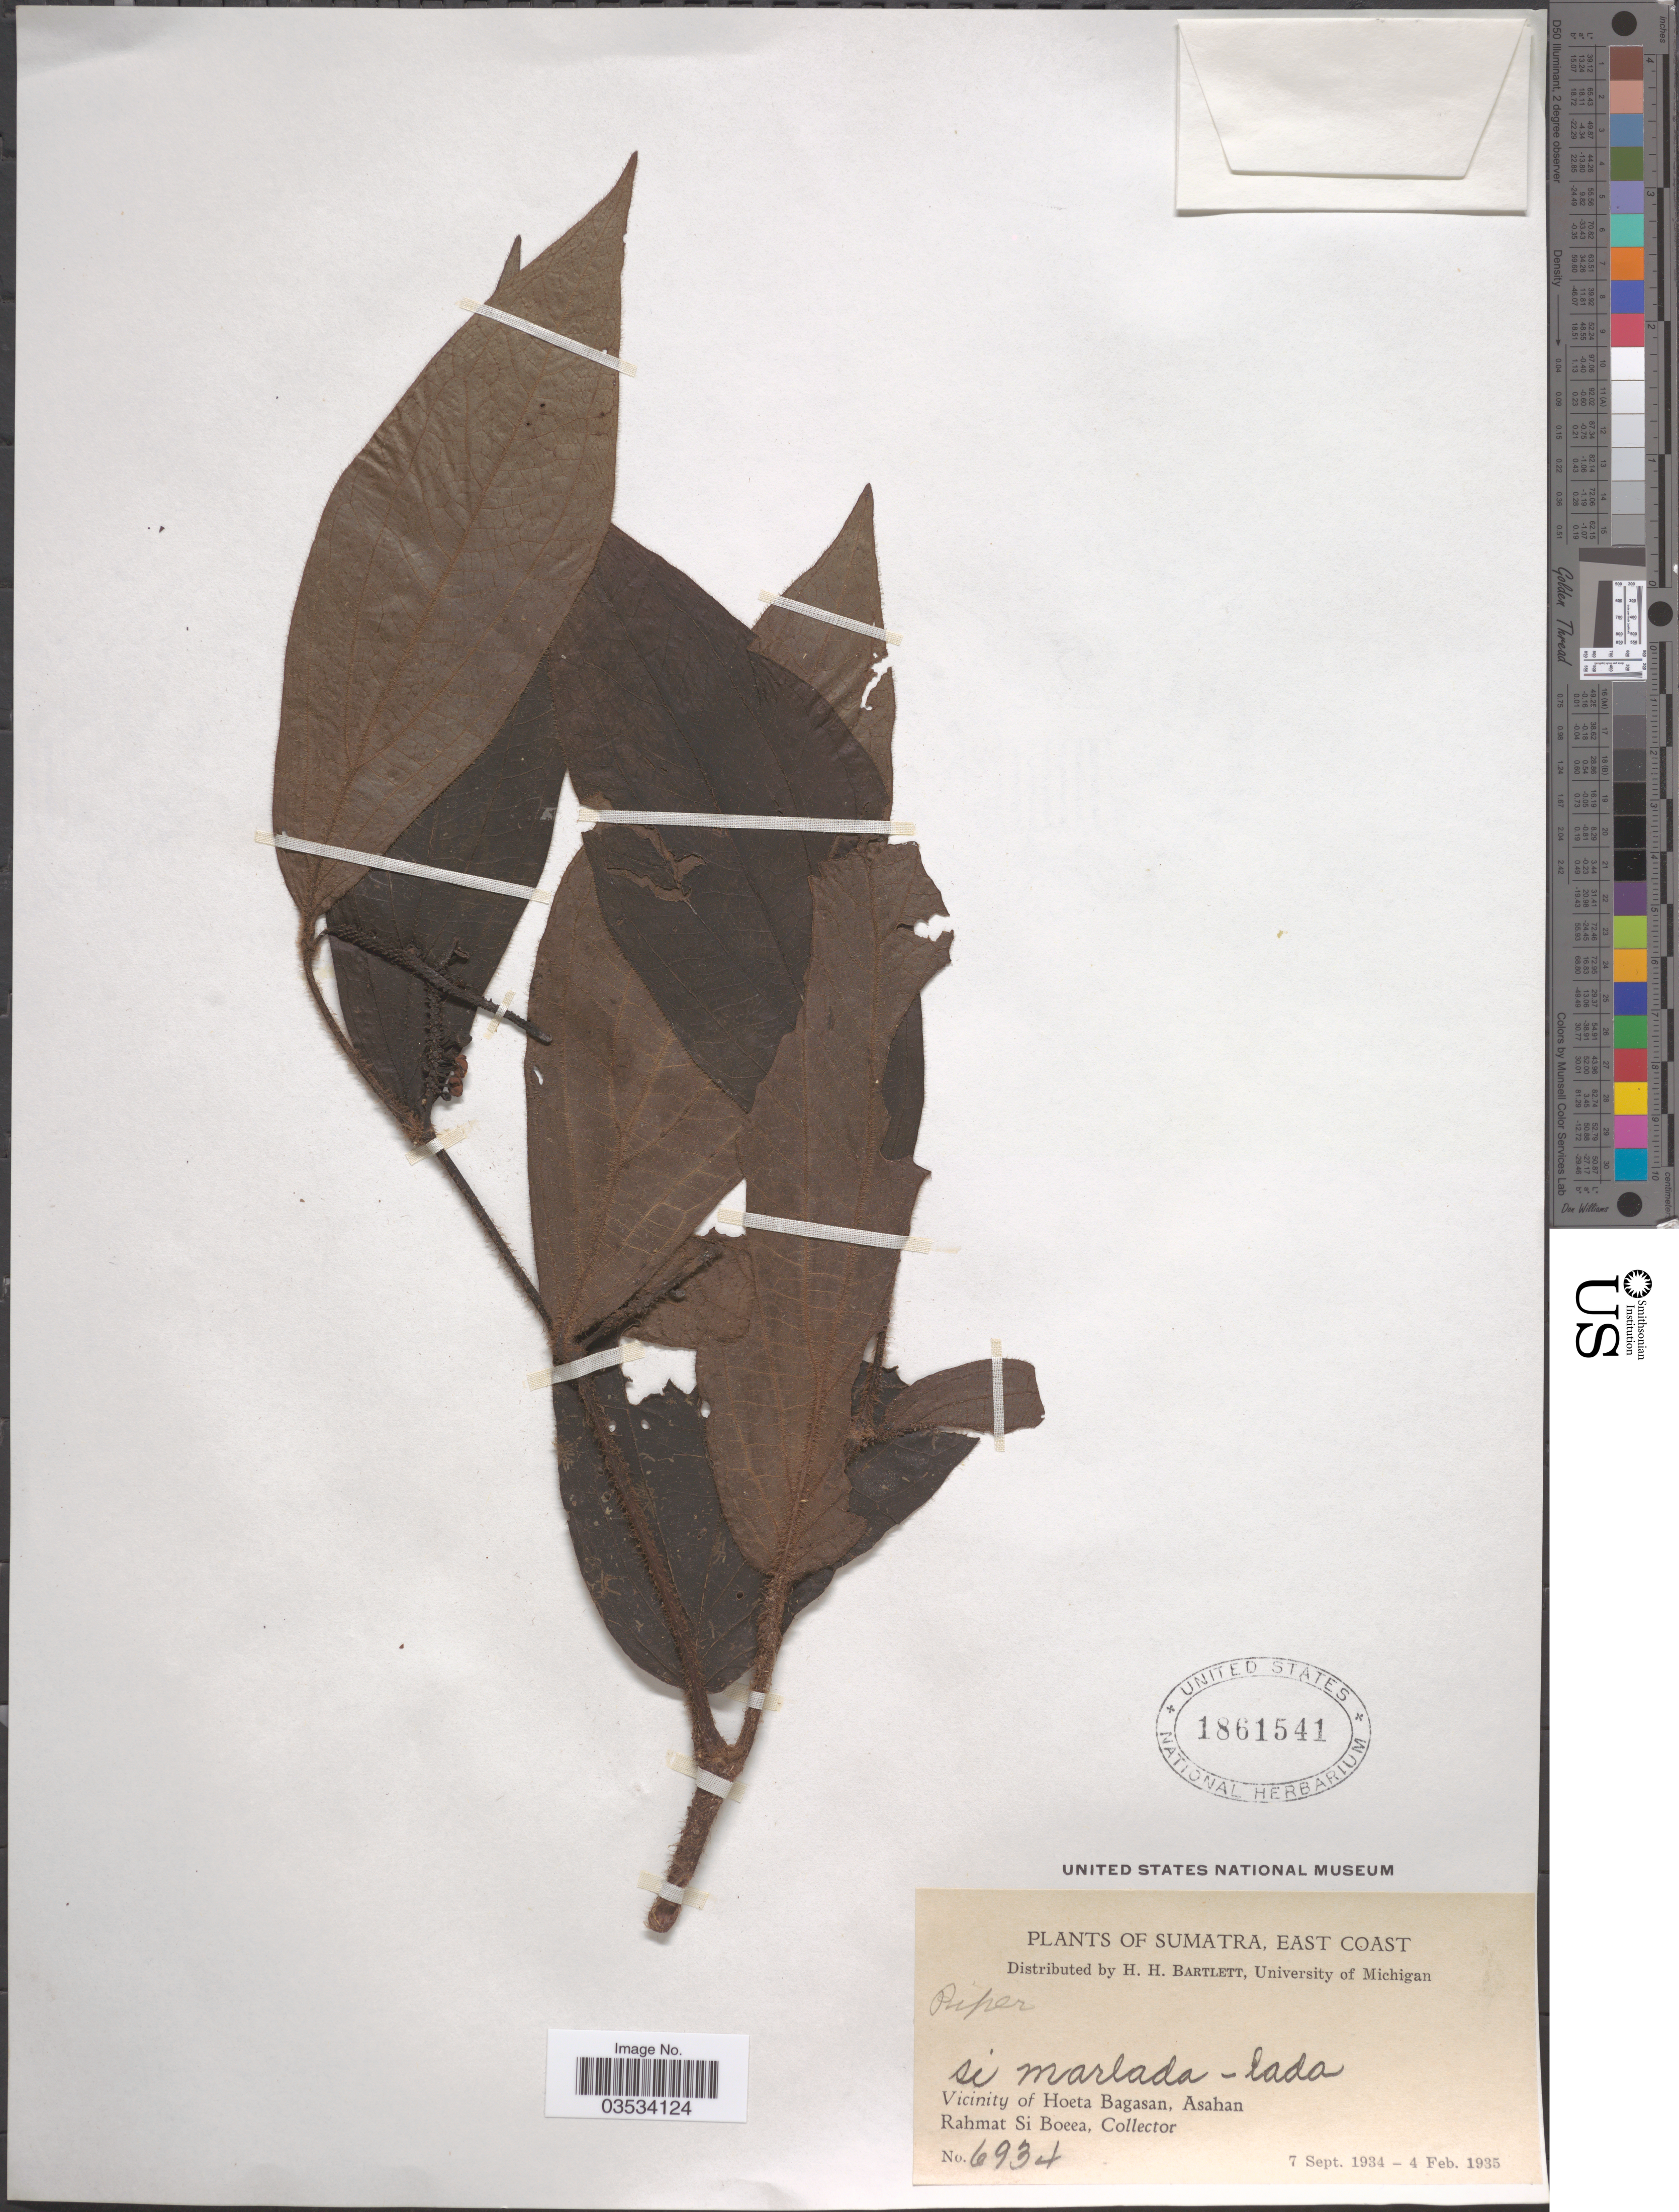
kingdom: Plantae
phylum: Tracheophyta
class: Magnoliopsida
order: Piperales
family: Piperaceae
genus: Piper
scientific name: Piper sp.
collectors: Rahmat Si Boeea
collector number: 6934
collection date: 1934-09-07/1935-02-04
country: Indonesia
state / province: Sumatra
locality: East Coast. Vicinity of Hoeta Bagasan, Asahan.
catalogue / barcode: US 1861541